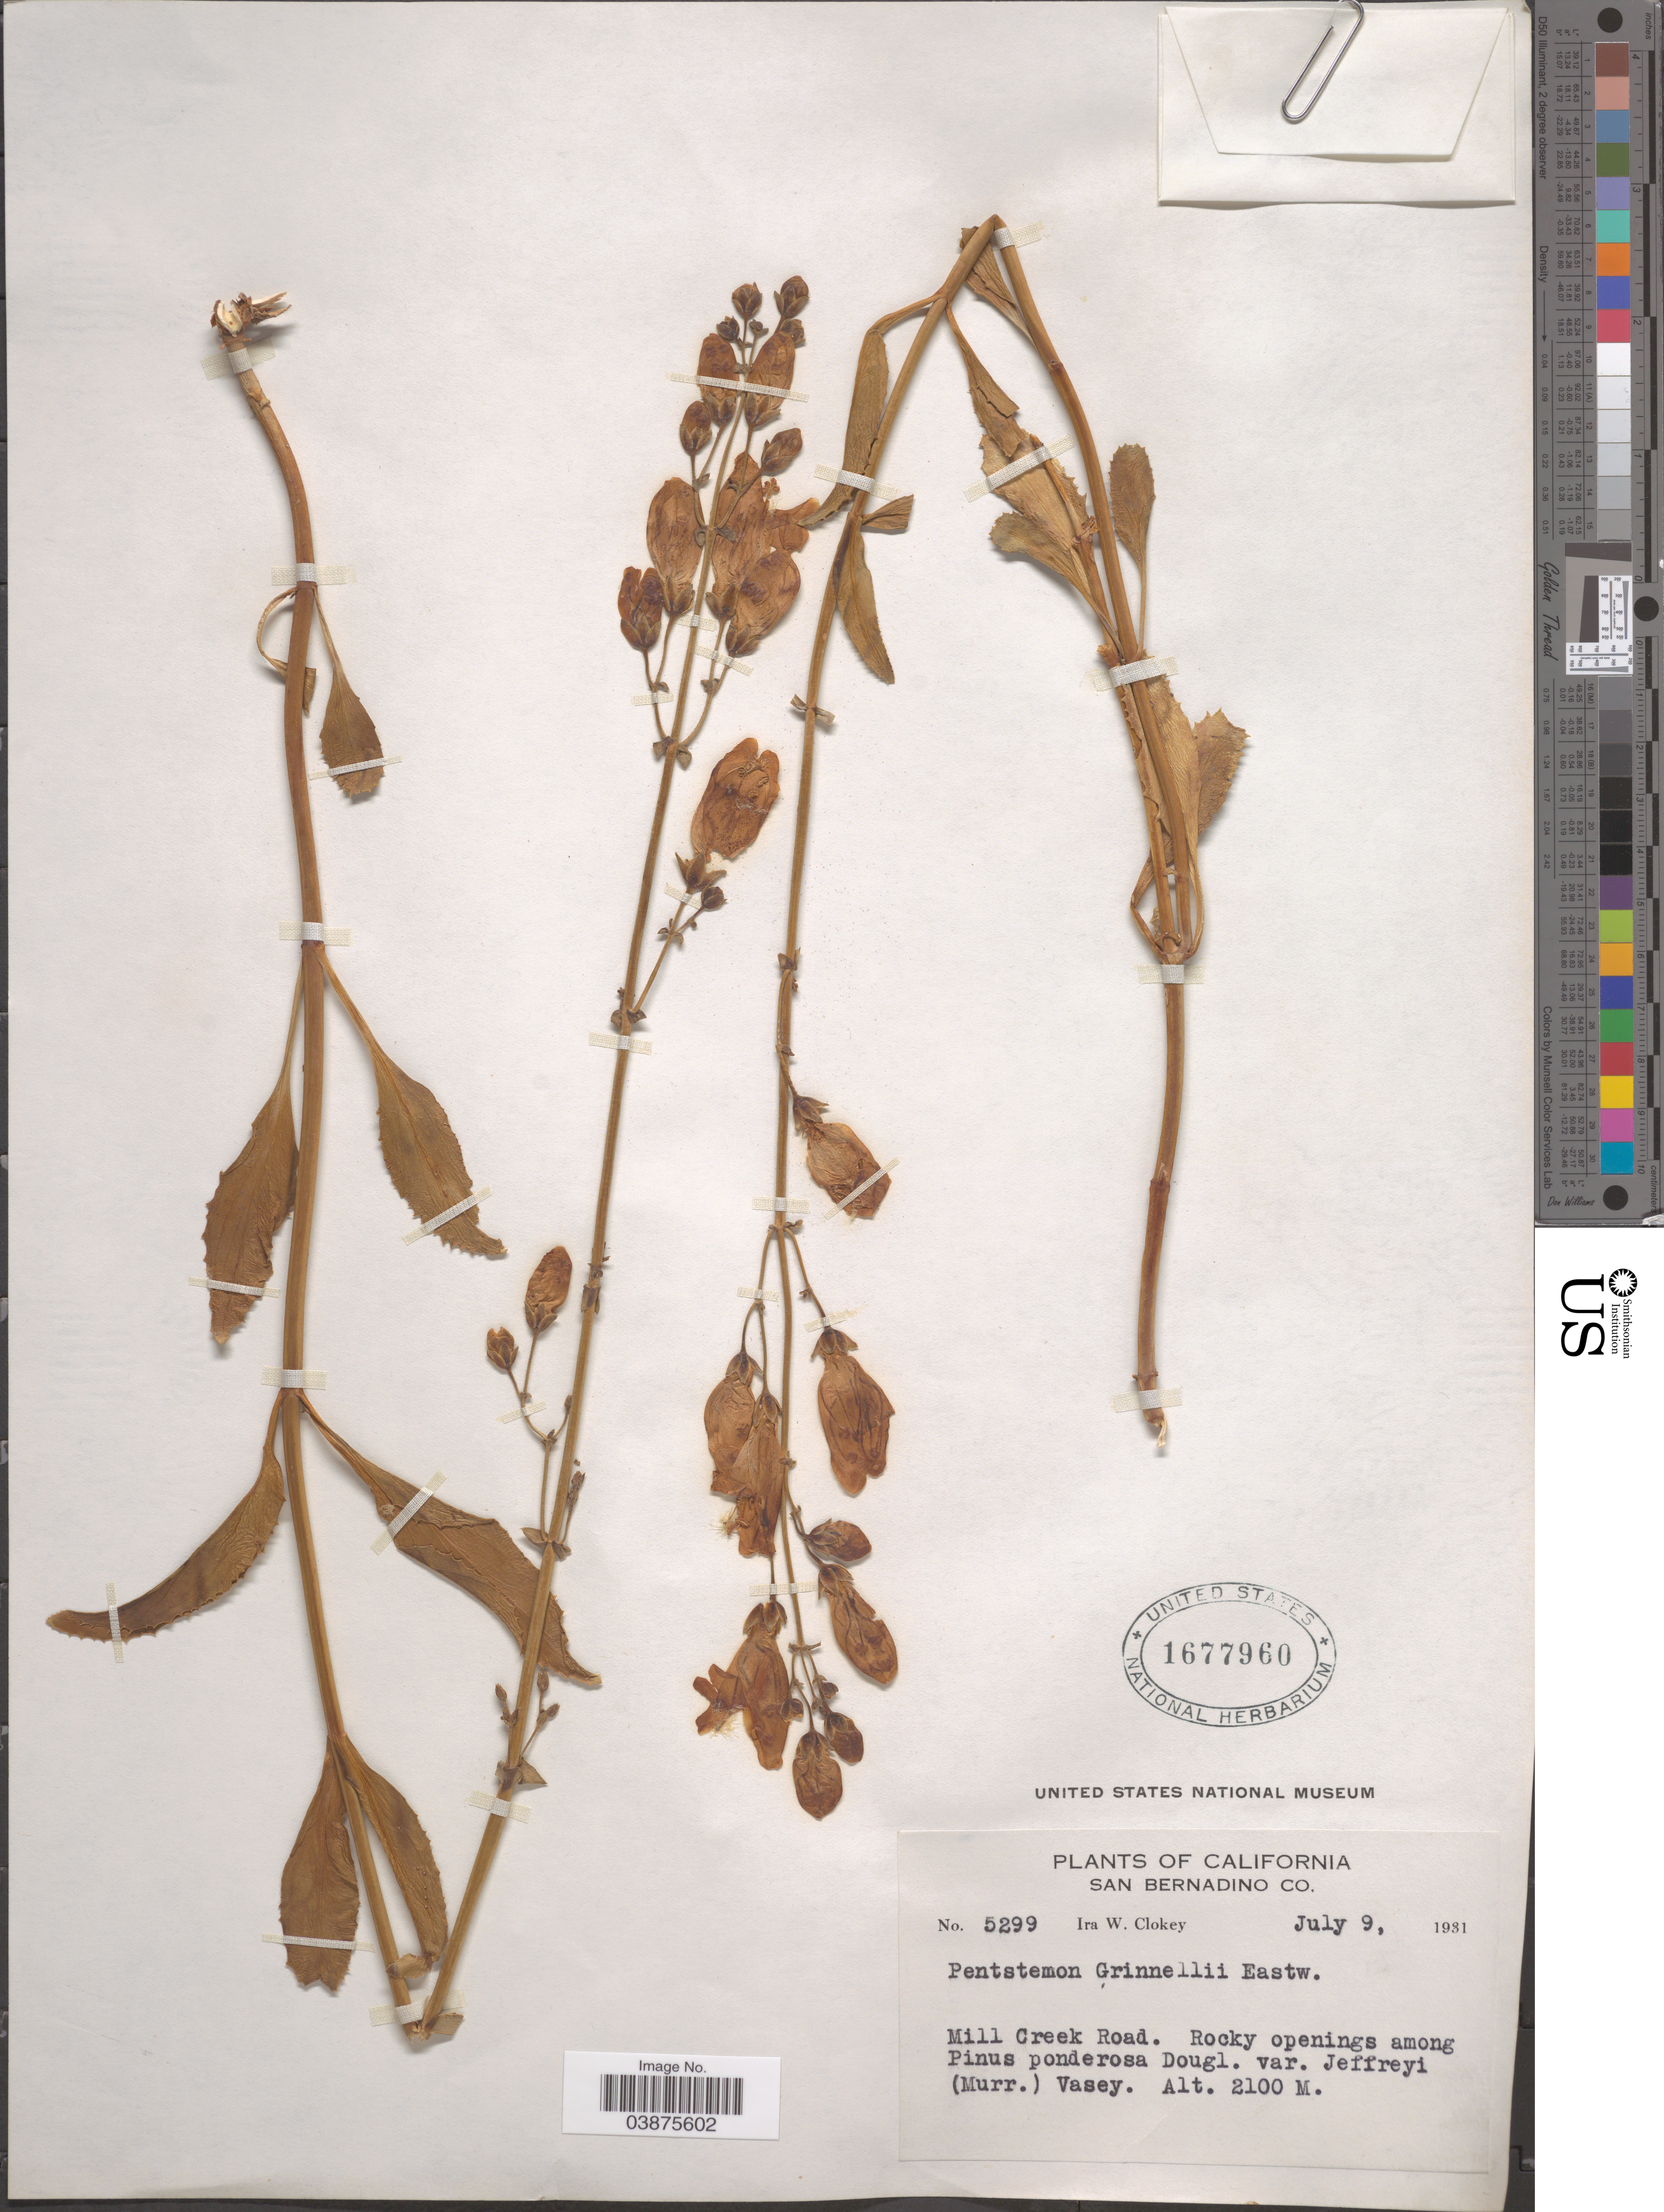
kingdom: Plantae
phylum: Tracheophyta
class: Magnoliopsida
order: Lamiales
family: Plantaginaceae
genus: Penstemon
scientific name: Penstemon grinnellii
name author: Eastw.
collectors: I. W. Clokey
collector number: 5299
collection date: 1931-07-09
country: United States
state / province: California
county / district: San Bernadino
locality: Mill Creek Road.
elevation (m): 2100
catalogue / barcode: US 1677960